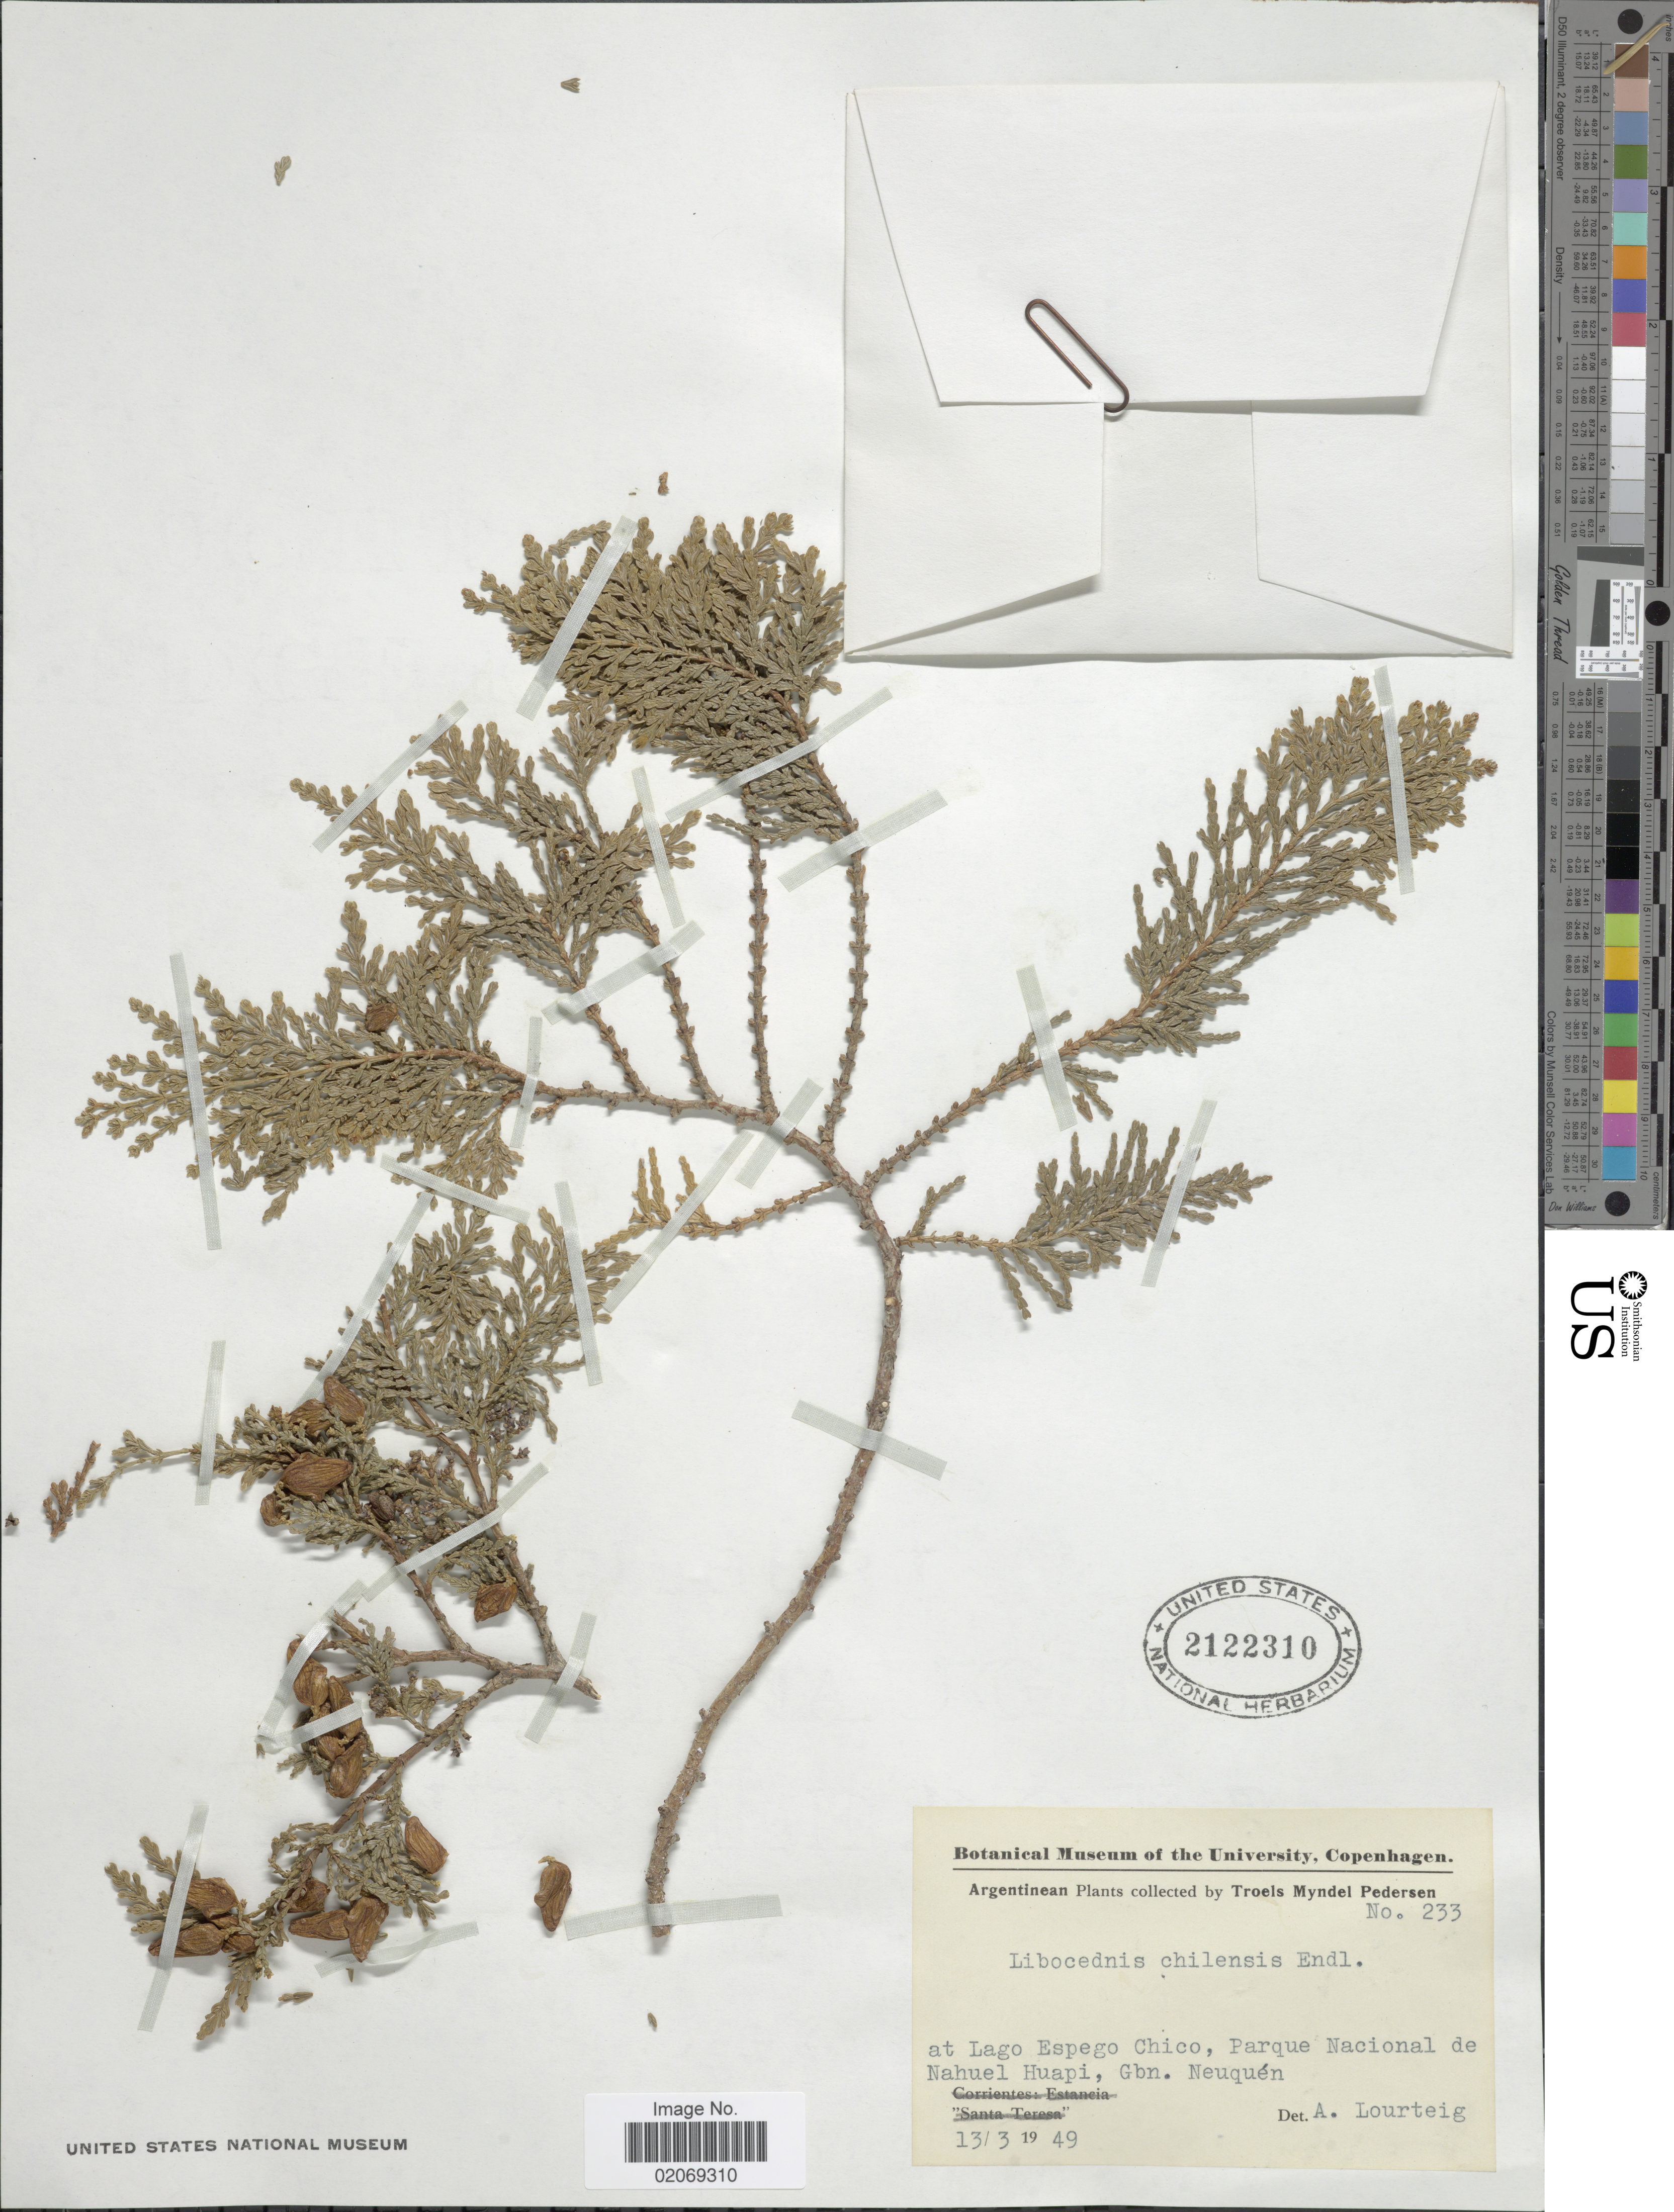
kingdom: Plantae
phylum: Tracheophyta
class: Pinopsida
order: Pinales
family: Cupressaceae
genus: Libocedrus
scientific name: Libocedrus chilensis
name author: (D. Don) Endl.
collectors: T. Pederson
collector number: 233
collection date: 1949-03-13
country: Argentina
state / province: Neuquen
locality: At Lago Espego Chico, Parque Nacional de Nahuel Huapi,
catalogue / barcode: US 2122310